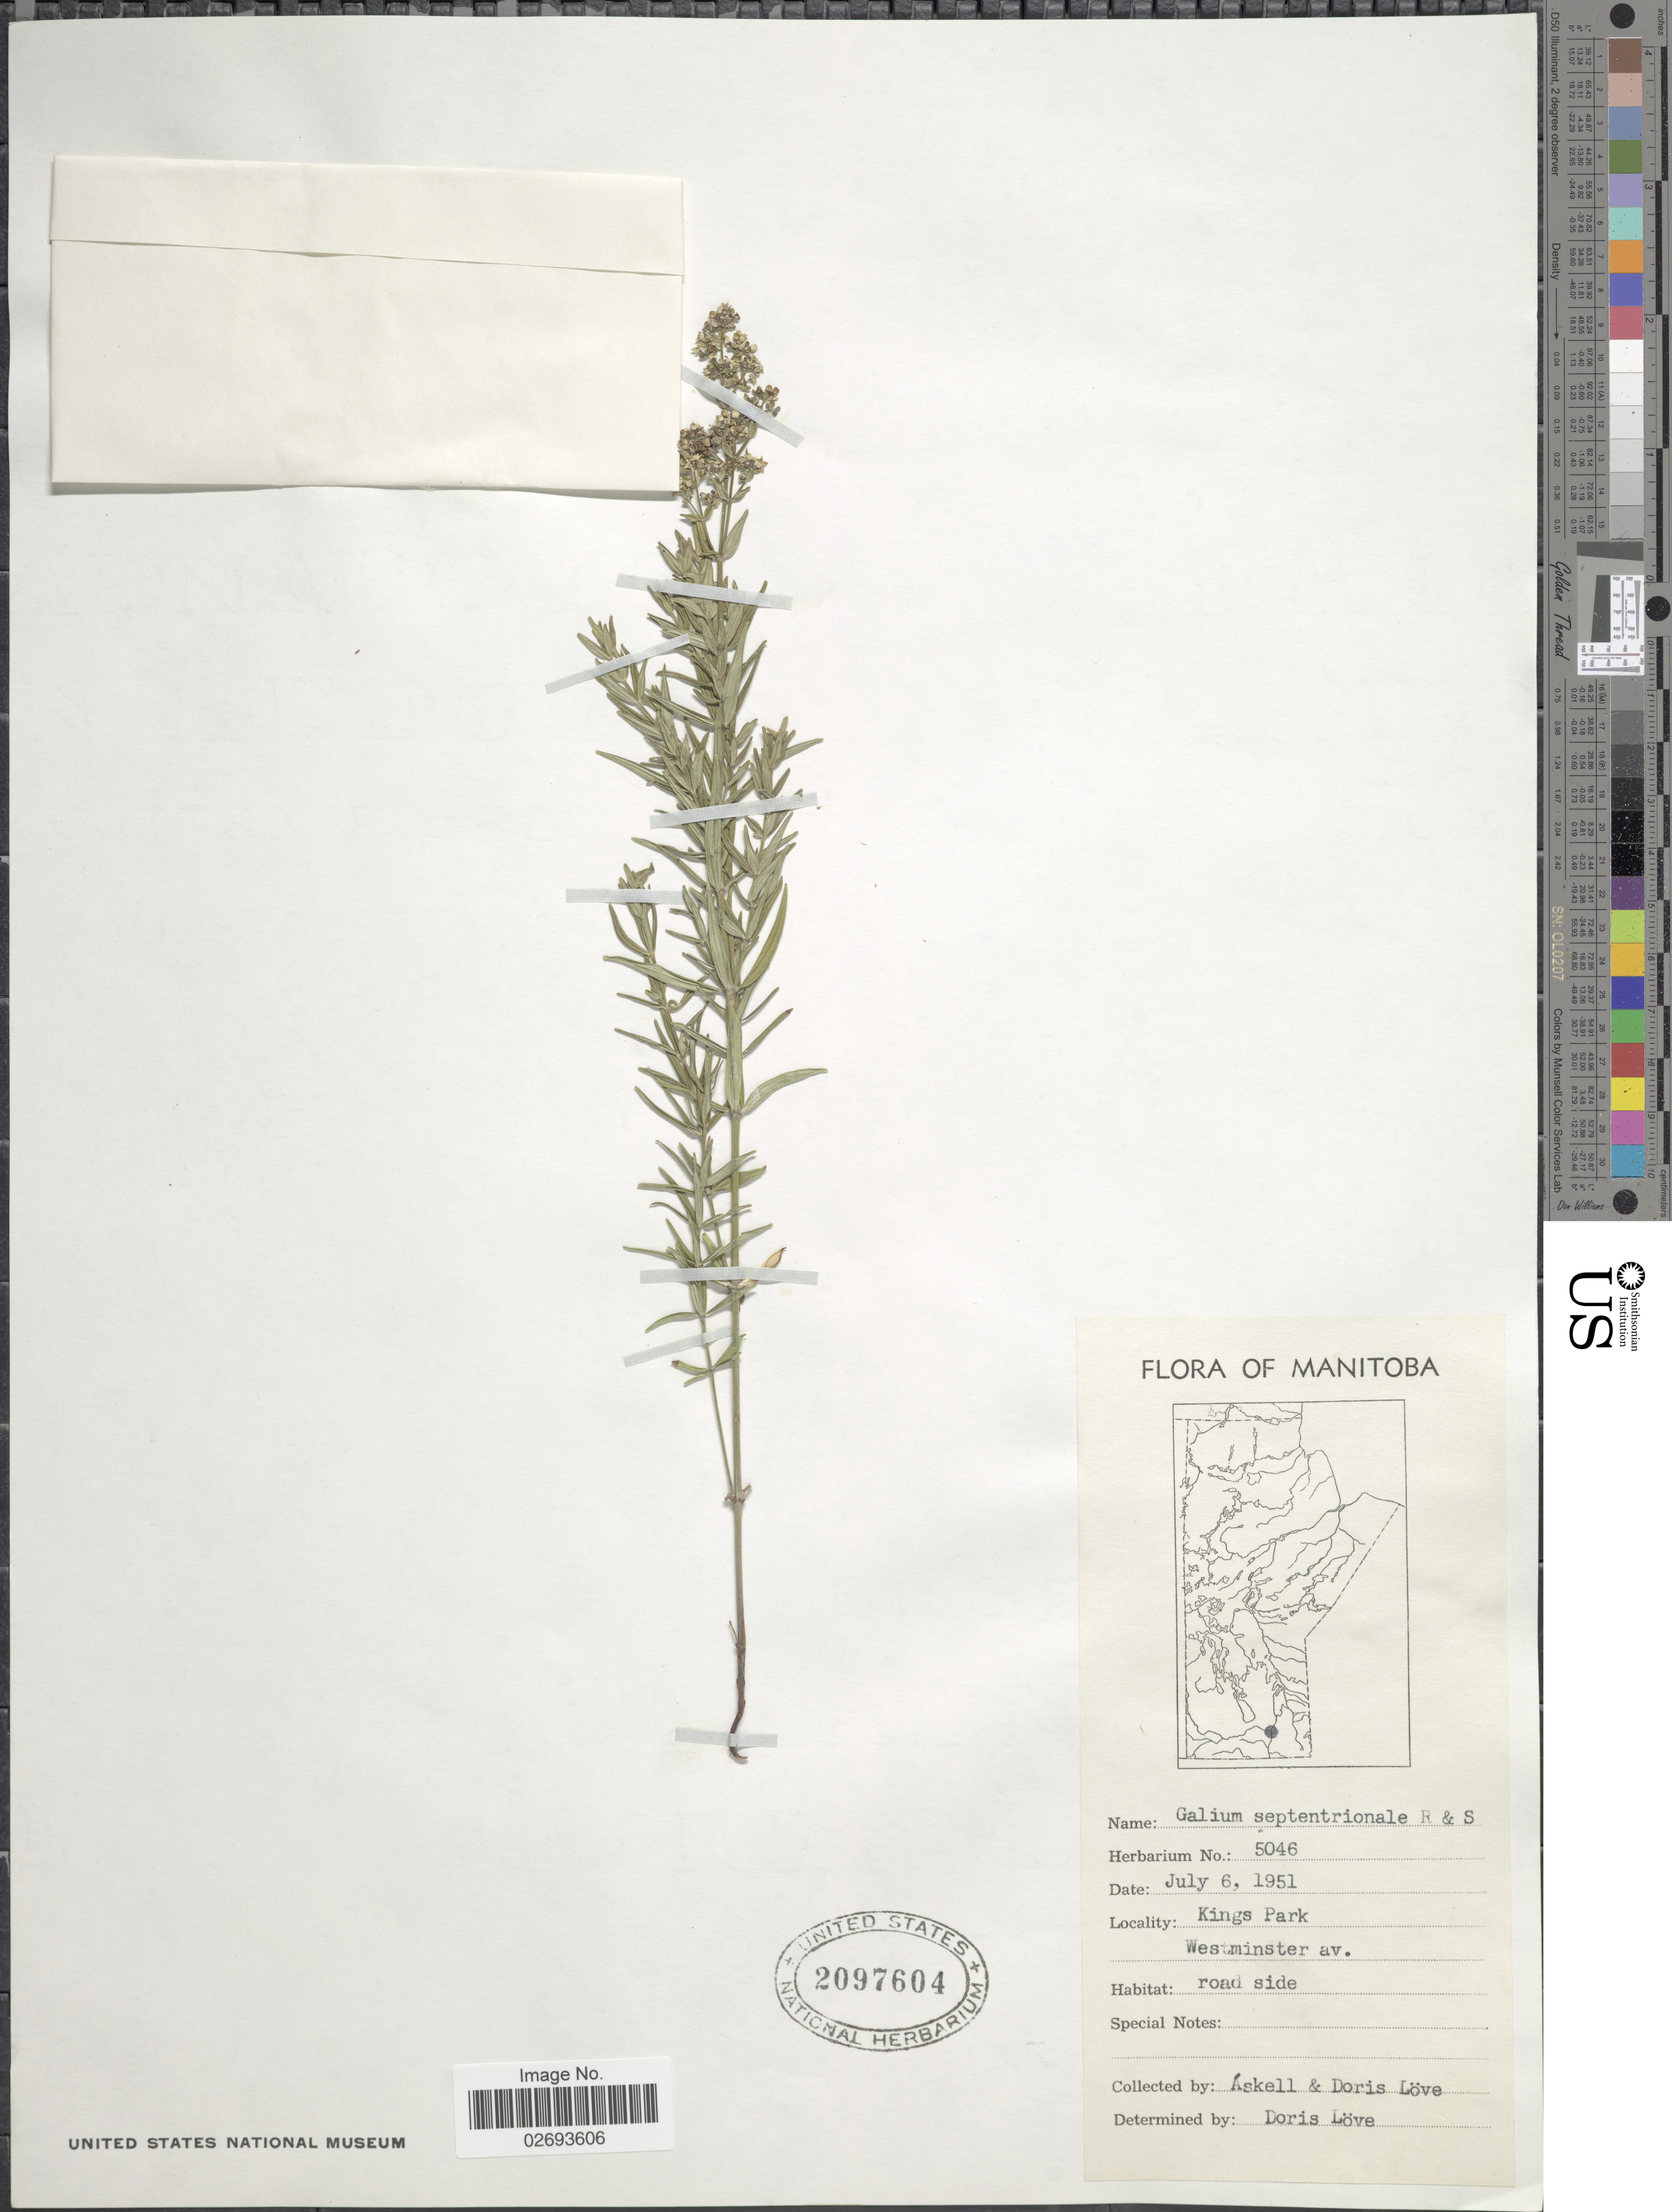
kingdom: Plantae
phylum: Tracheophyta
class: Magnoliopsida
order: Gentianales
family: Rubiaceae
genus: Galium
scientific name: Galium septentrionale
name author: Roem. & Schult.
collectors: -. Askell & D. Löve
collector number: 5046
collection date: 1951-07-06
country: Canada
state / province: Manitoba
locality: Kings Park, Westminster av.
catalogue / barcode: US 2097604